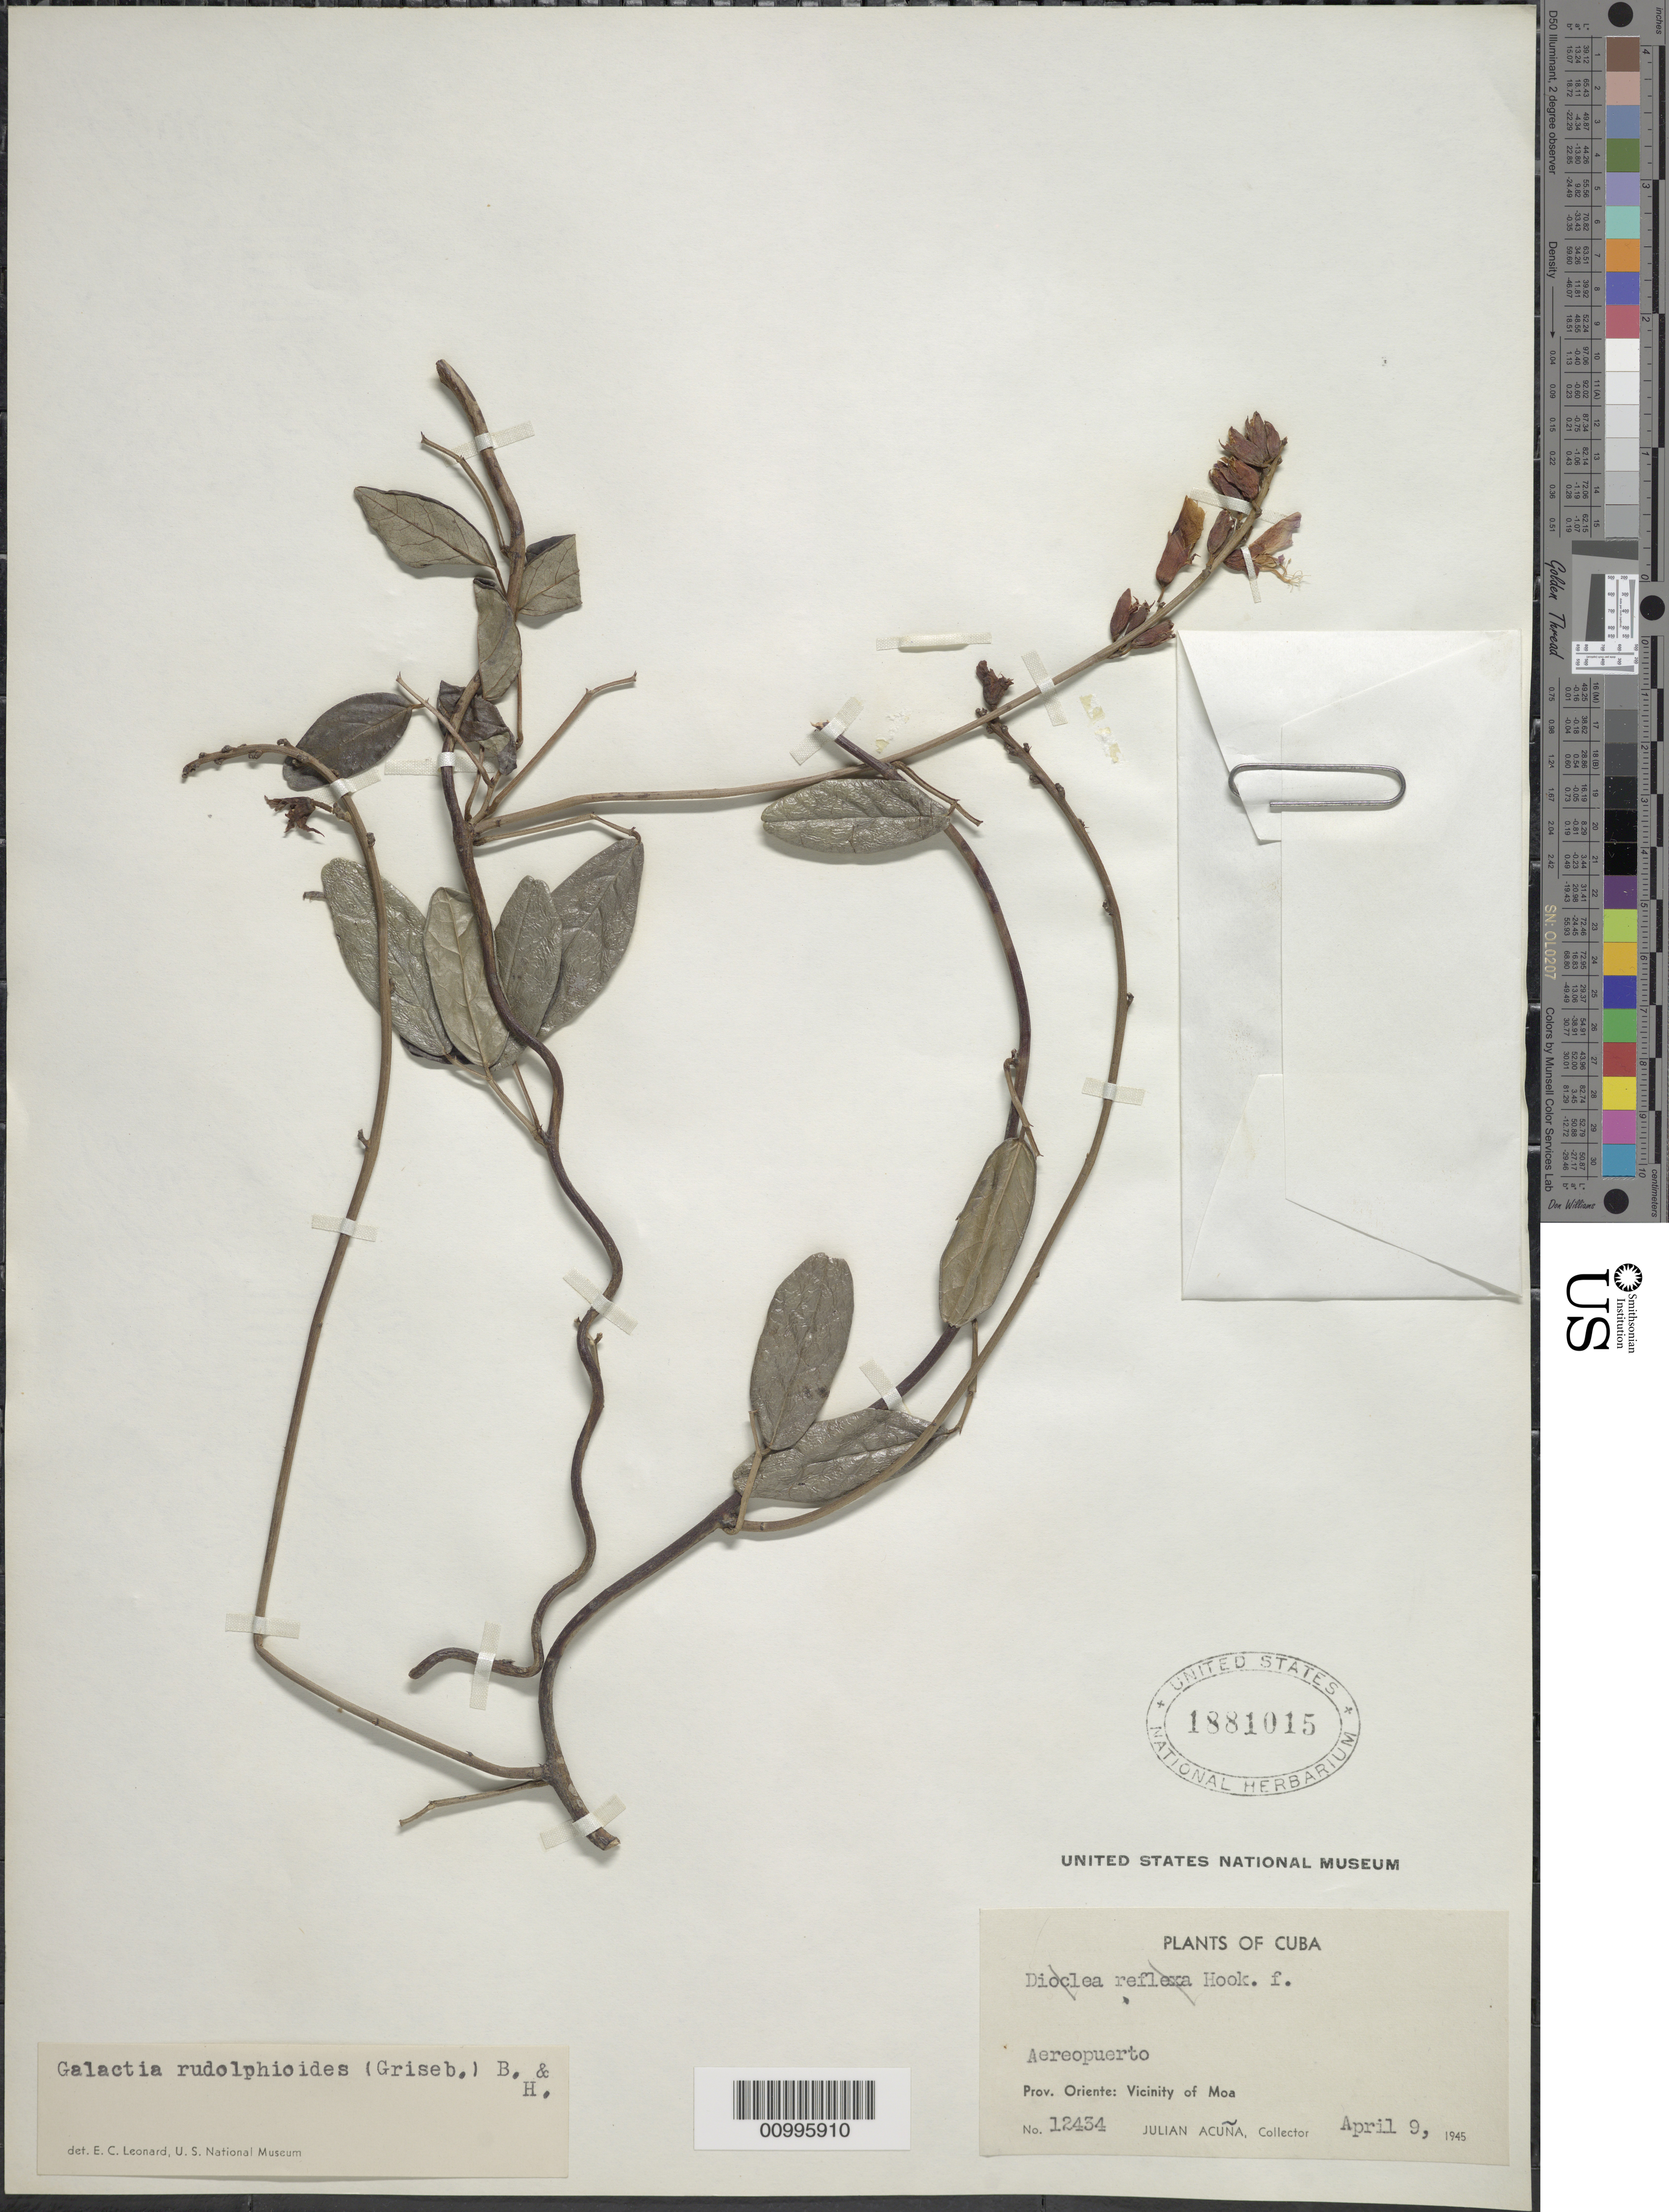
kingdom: Plantae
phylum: Tracheophyta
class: Magnoliopsida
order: Fabales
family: Fabaceae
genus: Rhodopis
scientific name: Rhodopis rudolphioides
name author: (Griseb.) L.P. Queiroz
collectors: J. Acuña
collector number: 12434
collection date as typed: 09 Apr 1945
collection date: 1945-04-09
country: Cuba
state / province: Holguín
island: Cuba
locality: vicinity of Moa [Oriente]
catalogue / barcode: US 1881015